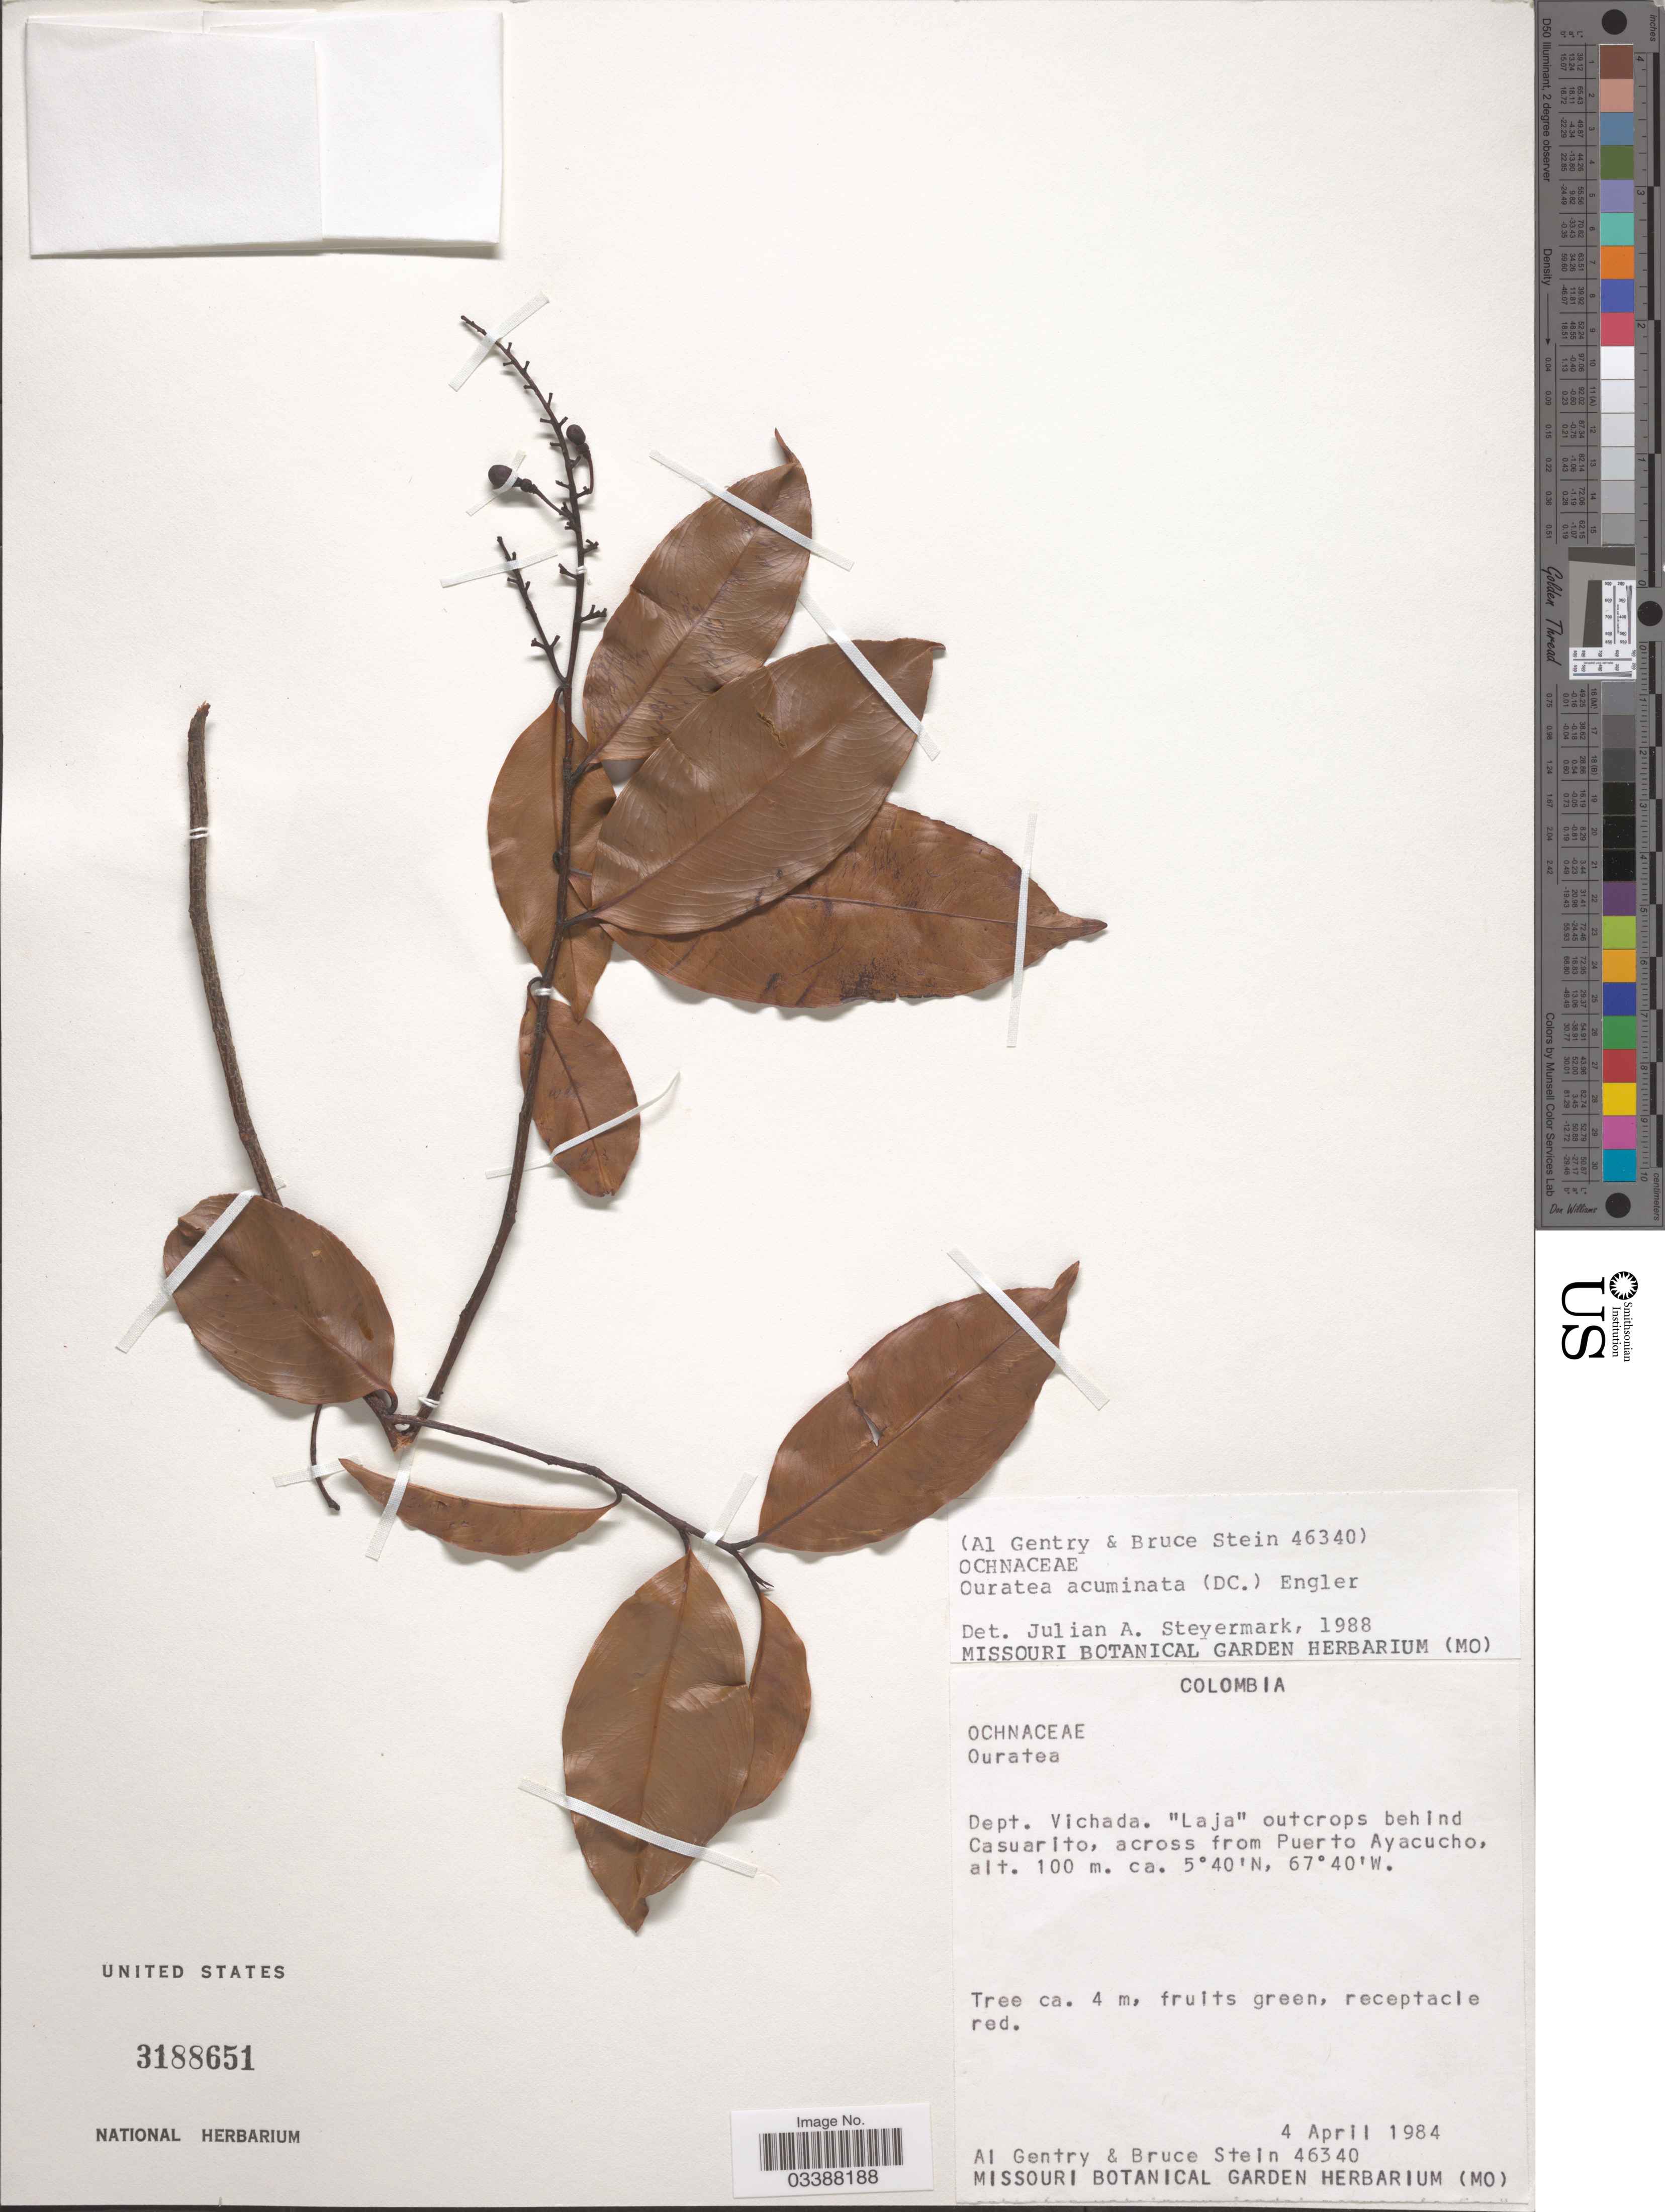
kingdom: Plantae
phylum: Tracheophyta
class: Magnoliopsida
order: Malpighiales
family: Ochnaceae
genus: Ouratea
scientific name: Ouratea acuminata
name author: (DC.) Engl.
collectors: A. H. Gentry & B. A. Stein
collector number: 46340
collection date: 1984-04-04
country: Colombia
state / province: Vichada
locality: Dept. Vichada. "Laja" outcrops behind Casuarito, across from Puerto Ayacucho.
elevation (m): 100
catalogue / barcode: US 3188651